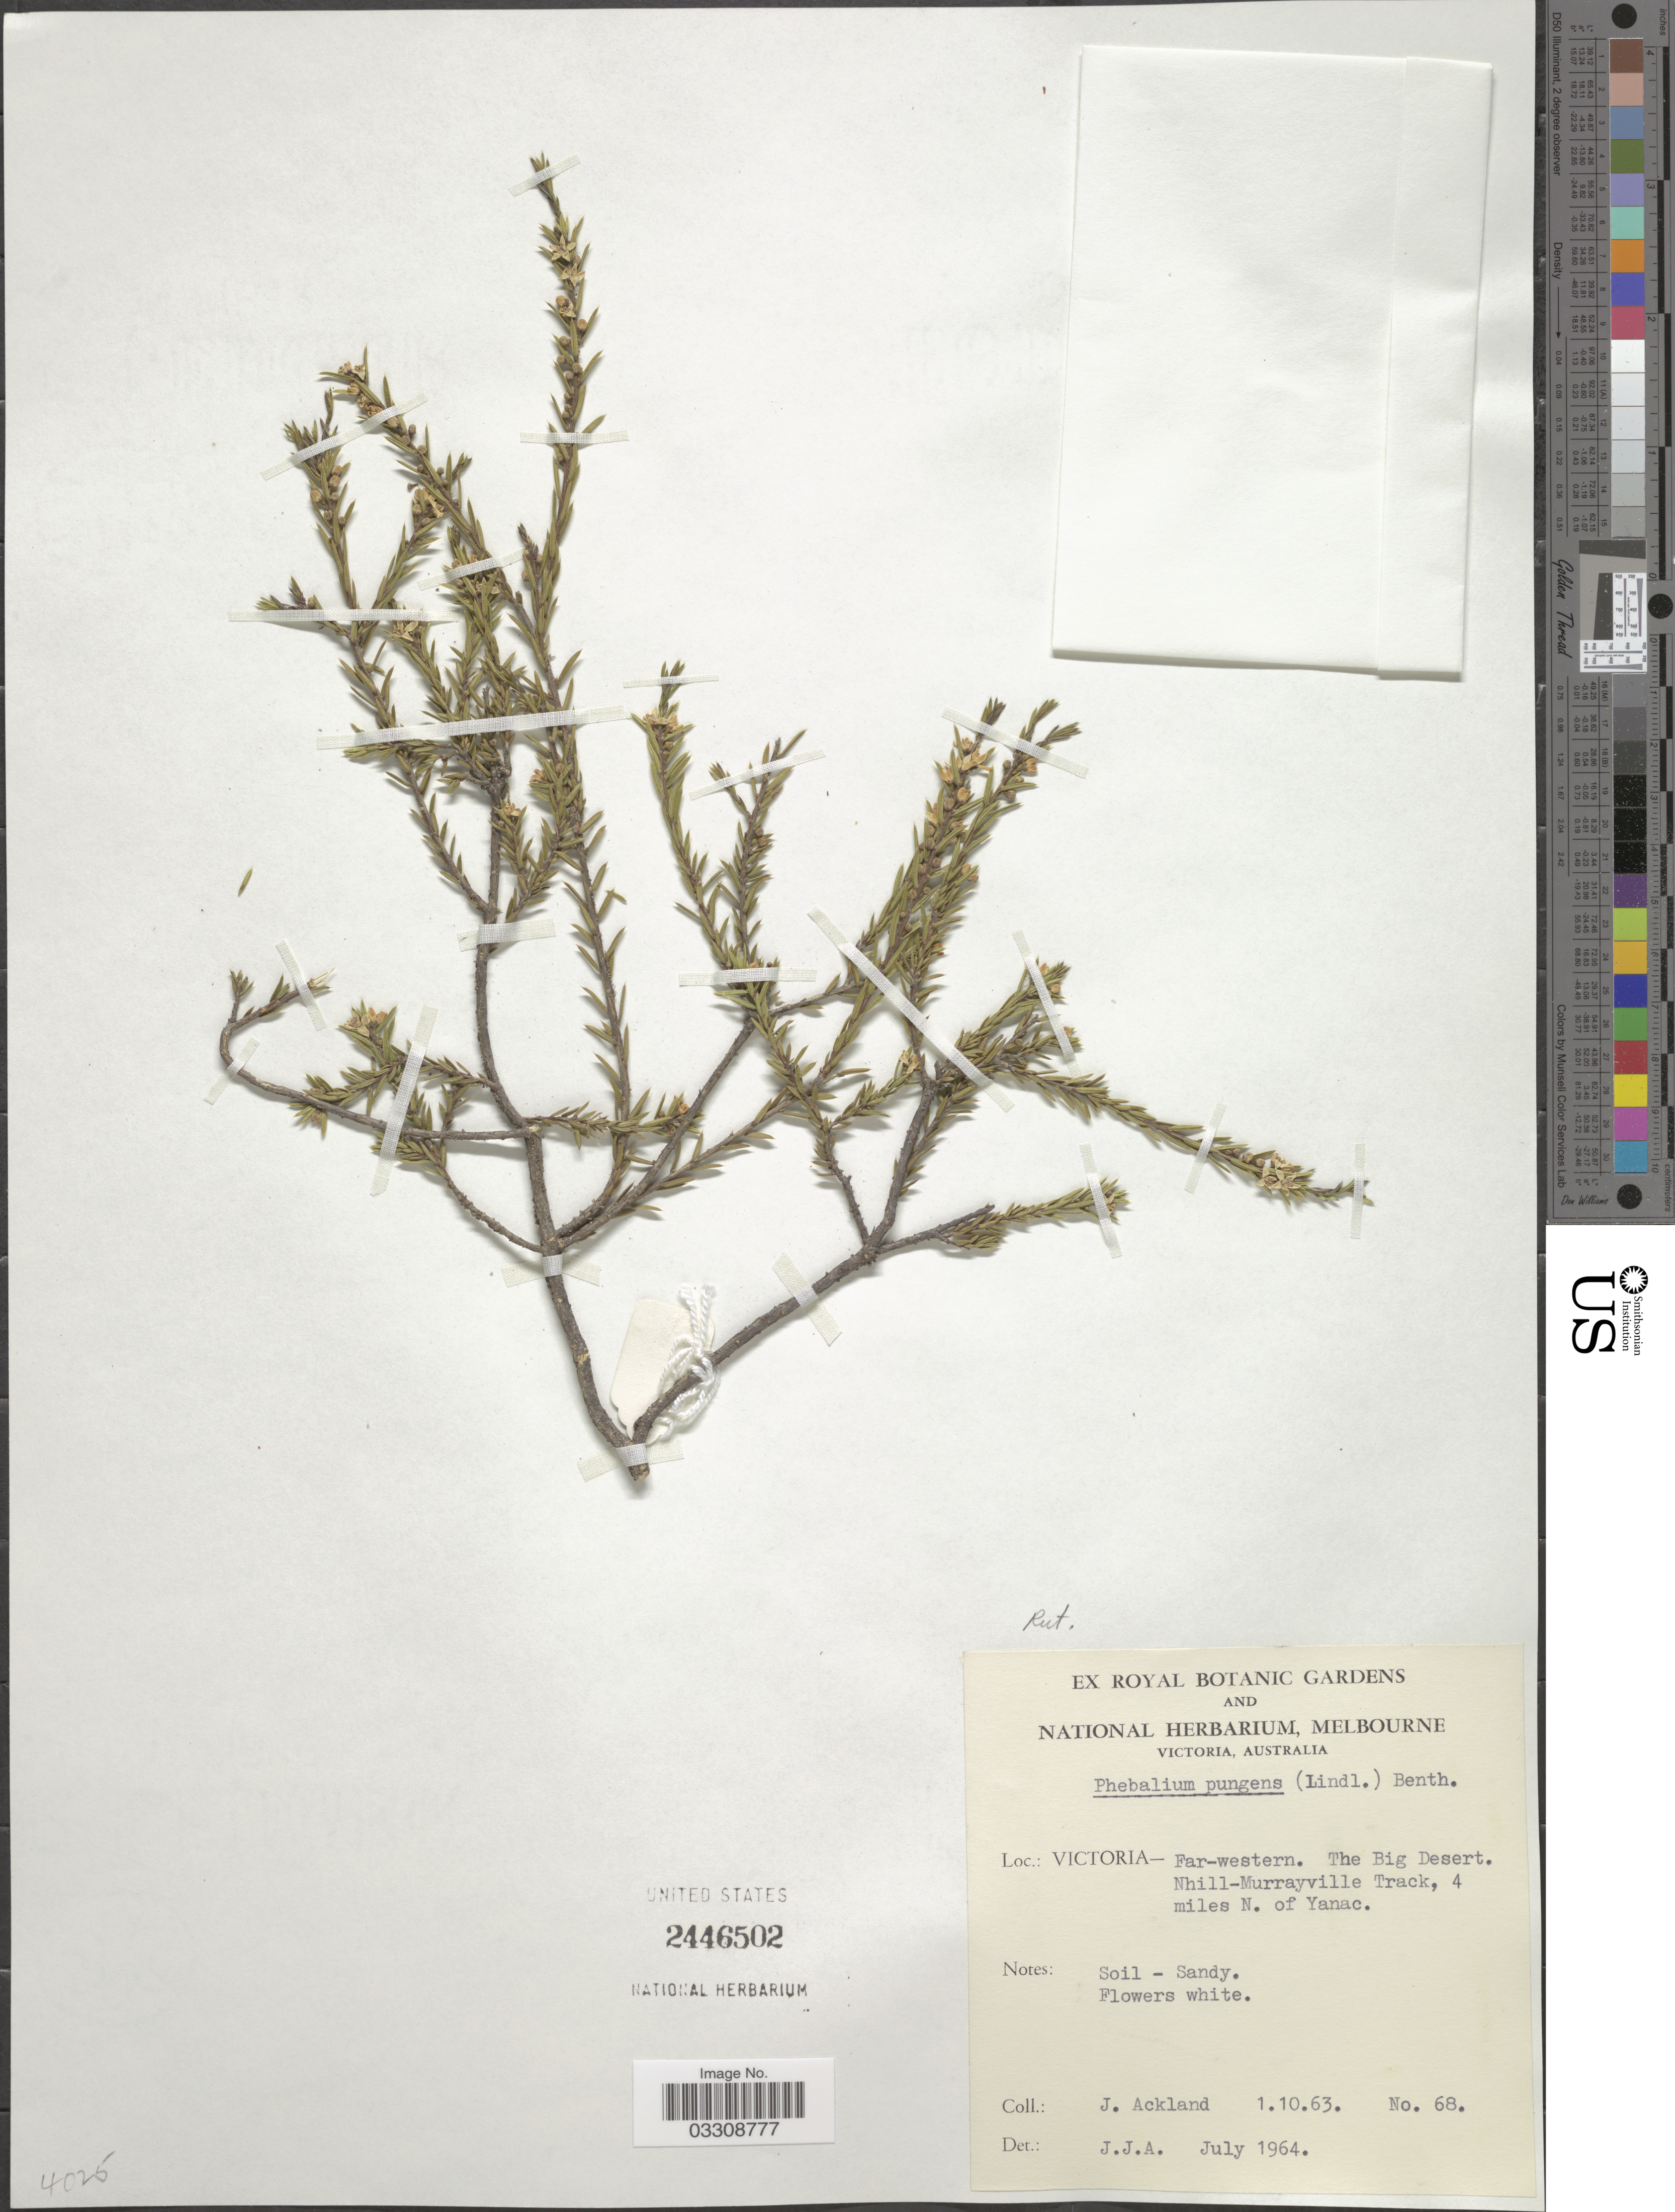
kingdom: Plantae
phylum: Tracheophyta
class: Magnoliopsida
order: Sapindales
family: Rutaceae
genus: Phebalium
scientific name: Phebalium pungens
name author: Benth.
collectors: J. J. Ackland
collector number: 68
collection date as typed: Transcribed d/m/y: 1/10/63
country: Australia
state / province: Victoria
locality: Victoria - Far-western. The Big Desert. Nhill-Murrayville Track, 4 miles N. of Yanac.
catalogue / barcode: US 2446502